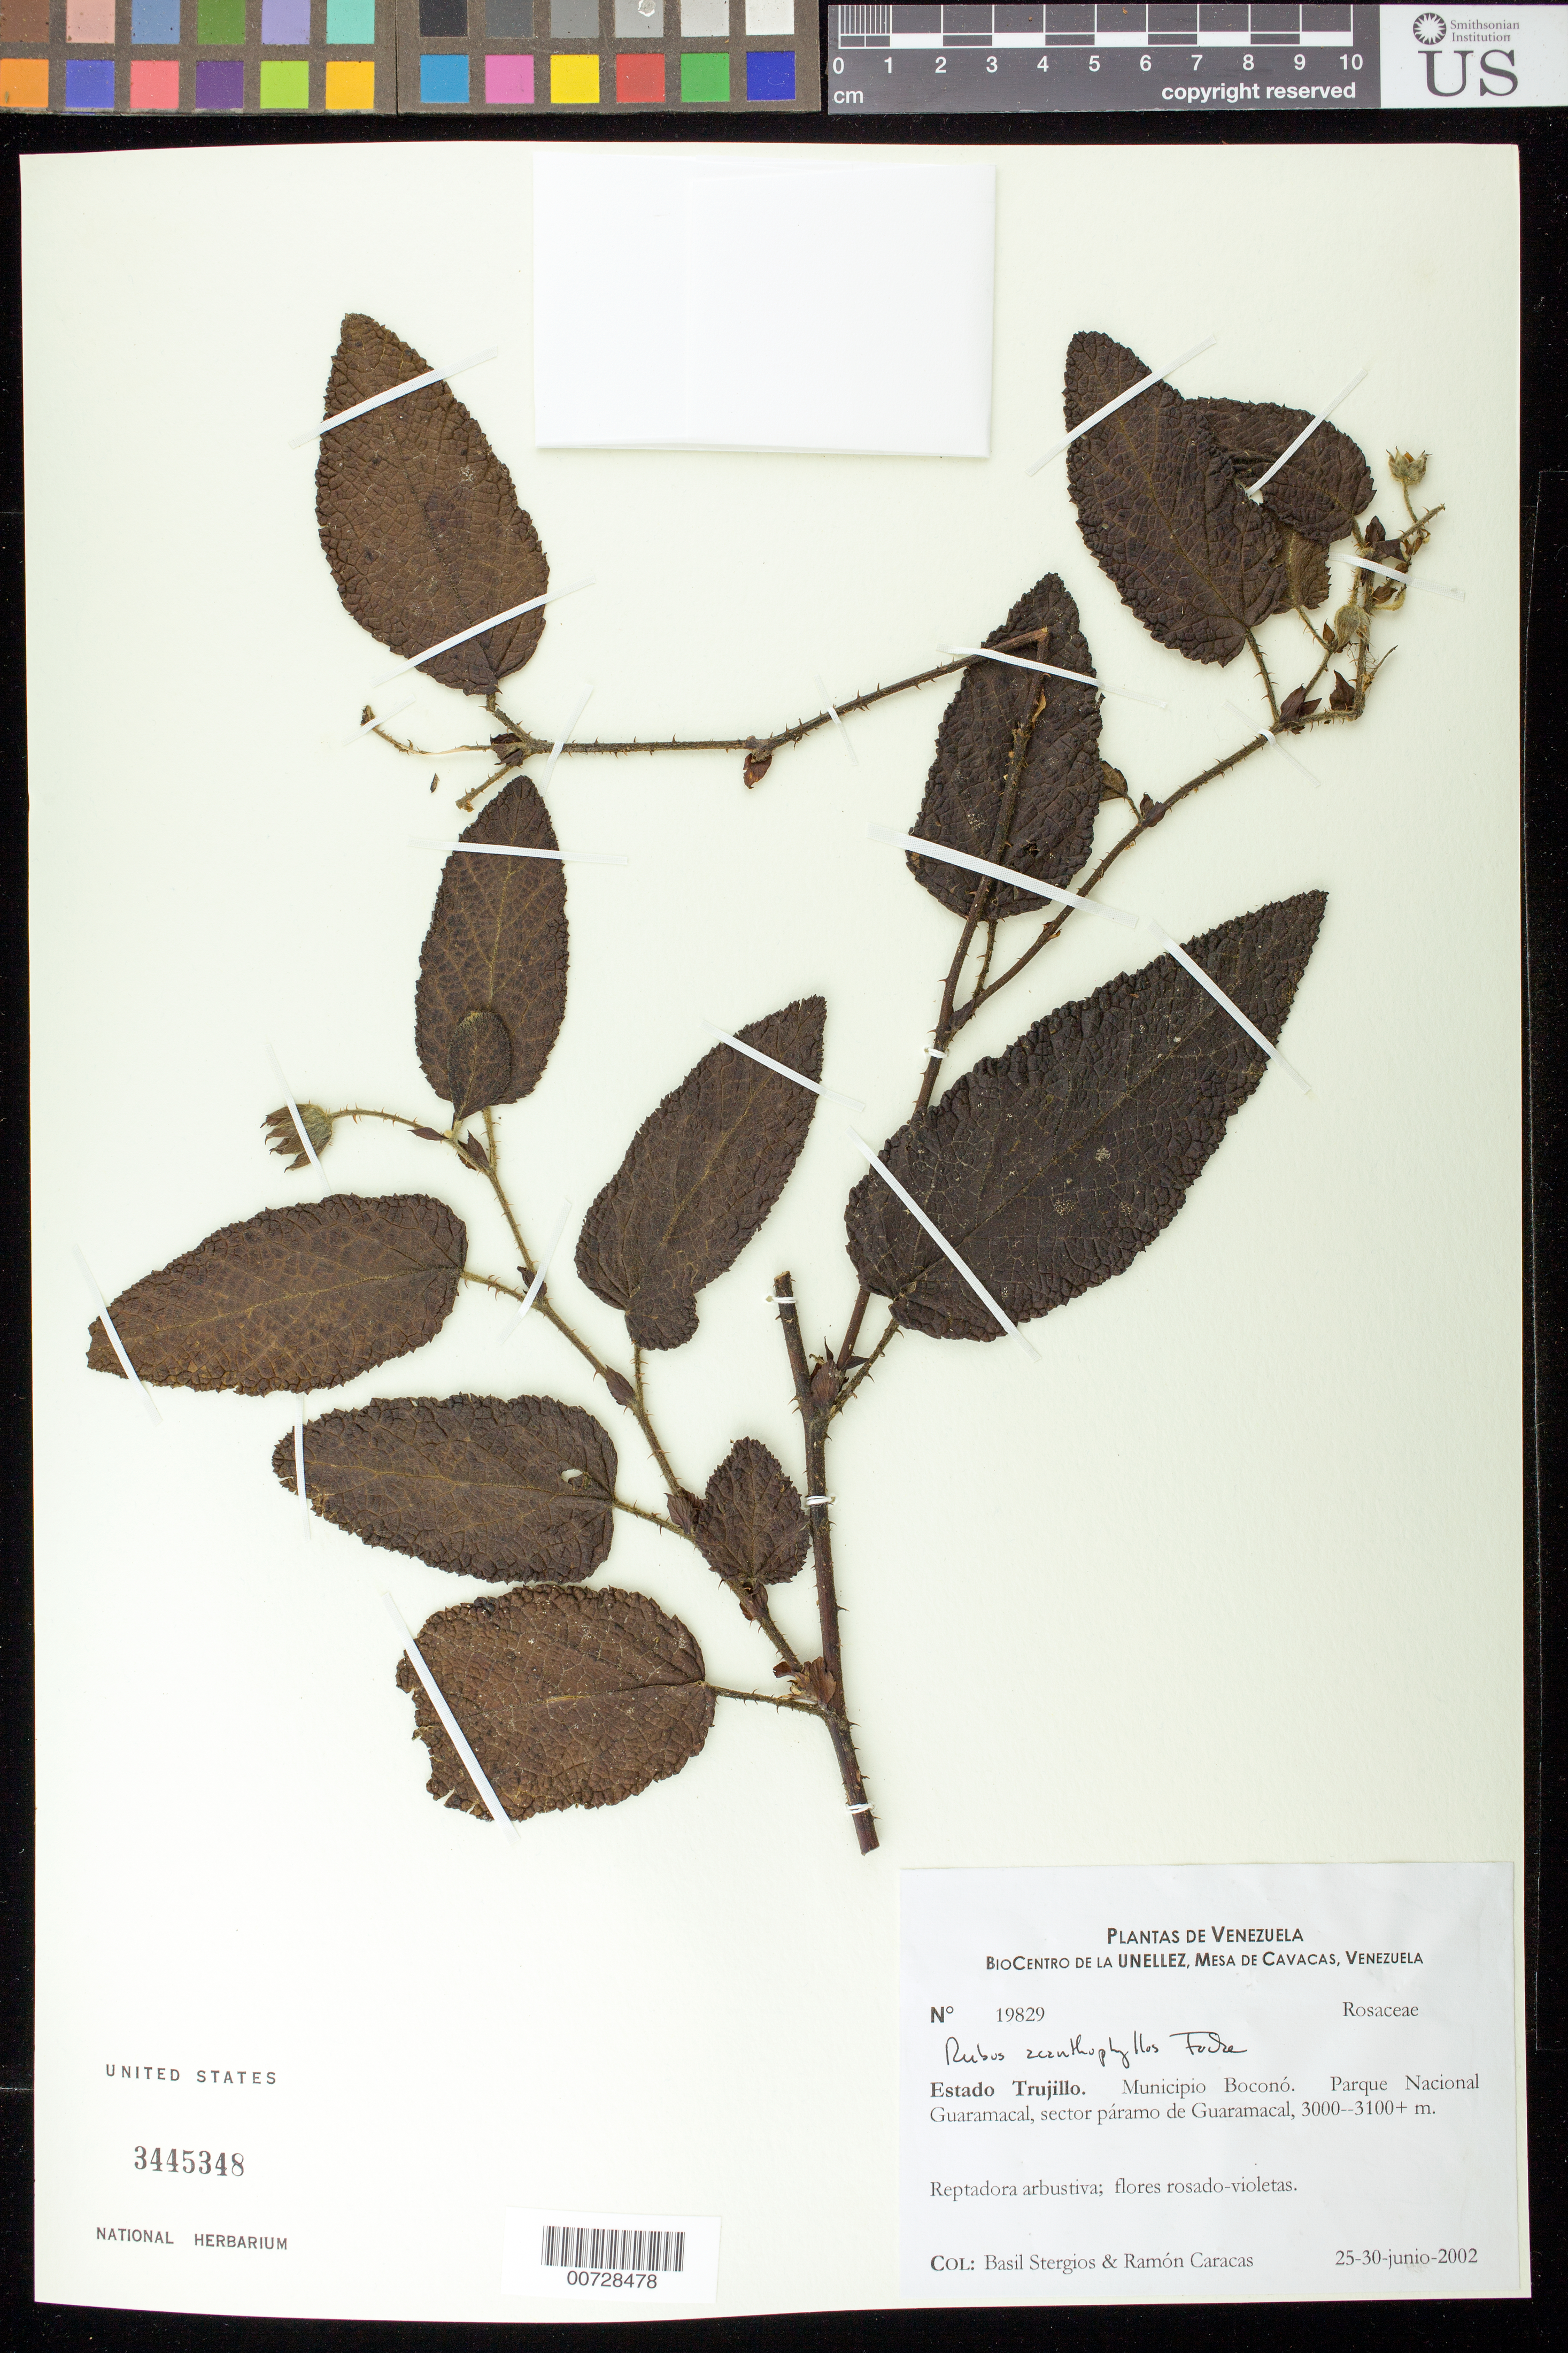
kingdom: Plantae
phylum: Tracheophyta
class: Magnoliopsida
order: Rosales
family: Rosaceae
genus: Rubus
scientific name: Rubus acanthophyllos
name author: Focke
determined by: Dorr, L. J., (BOT), Smithsonian Institution - National Museum of Natural History (UNITED STATES)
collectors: B. G. Stergios & R. Caracas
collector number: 19829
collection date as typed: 25 Jun 2002 to 30 Jun 2002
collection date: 2002-06-25/2002-06-30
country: Venezuela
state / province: Trujillo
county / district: Boconó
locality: Parque Nacional Guaramacal, páramo de Guaramacal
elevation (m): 3000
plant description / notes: PORT, US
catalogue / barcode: US 3445348